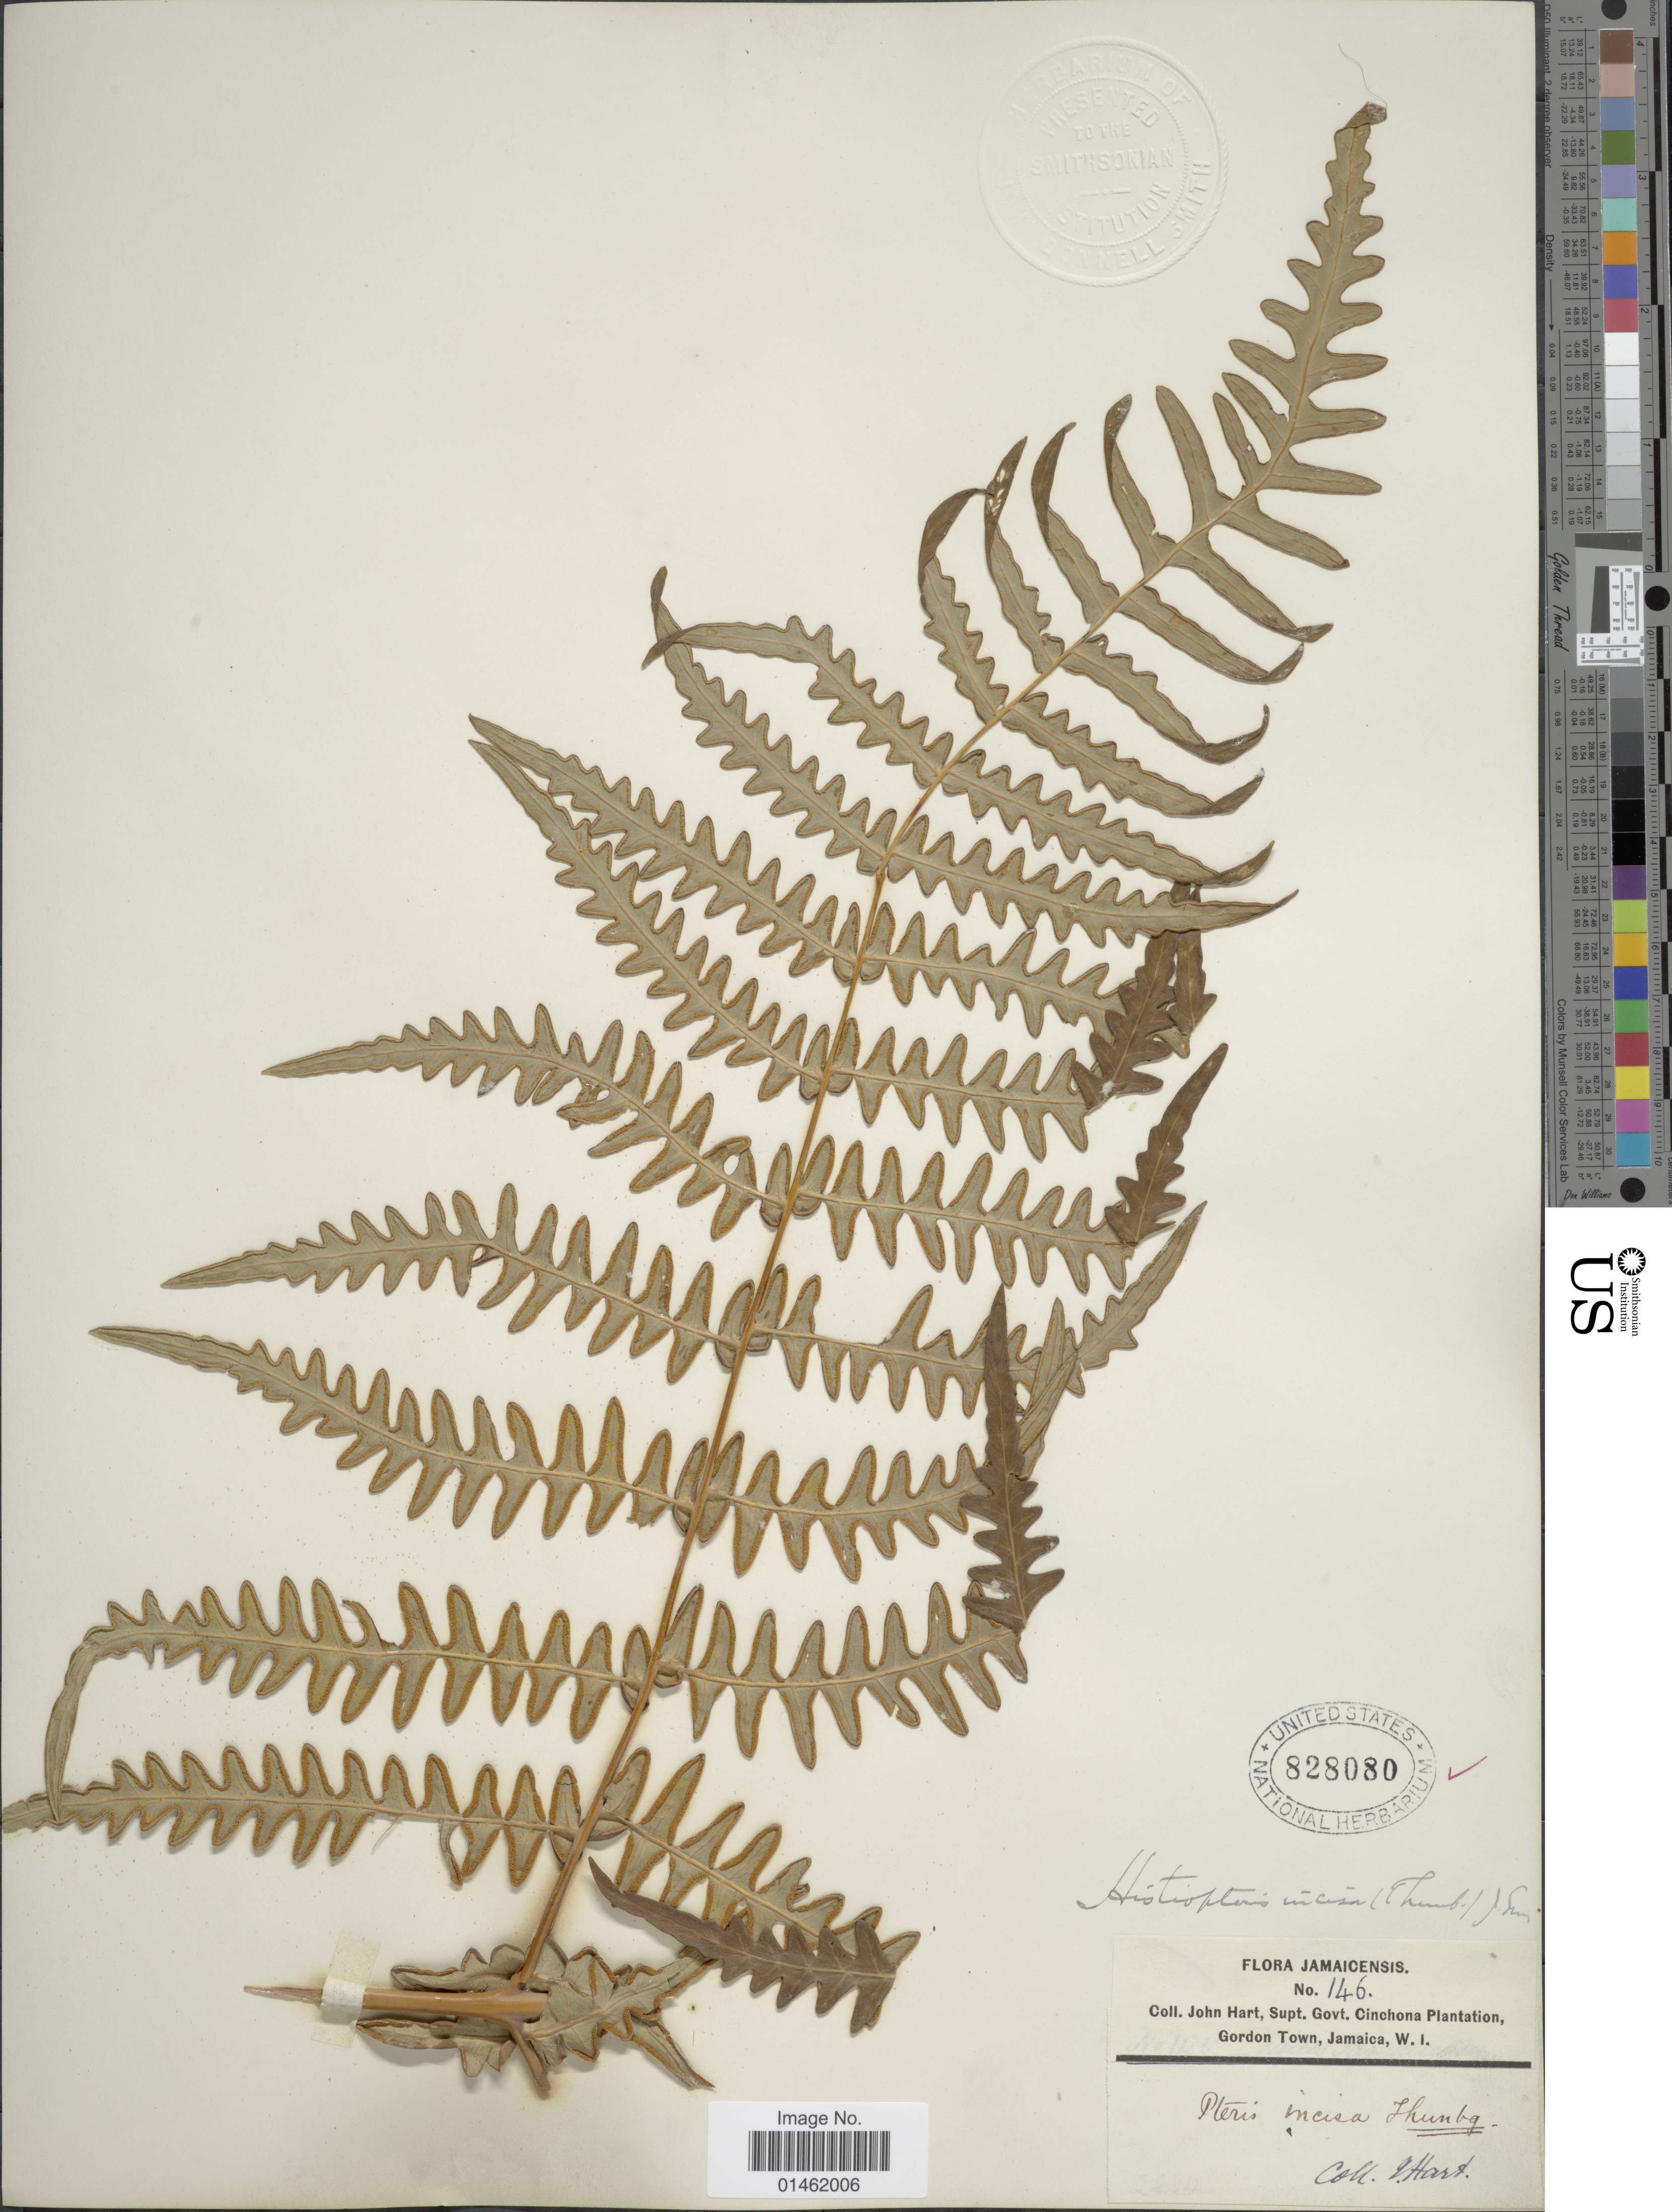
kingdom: Plantae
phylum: Tracheophyta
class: Polypodiopsida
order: Polypodiales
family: Dennstaedtiaceae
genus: Histiopteris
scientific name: Histiopteris incisa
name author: (Thunb.) J. Sm.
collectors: J. H. Barnhart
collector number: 146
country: Jamaica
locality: Supt. Govt. Cinchona plantation, Gordon Town, Jamaica, W.I.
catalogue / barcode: US 828080